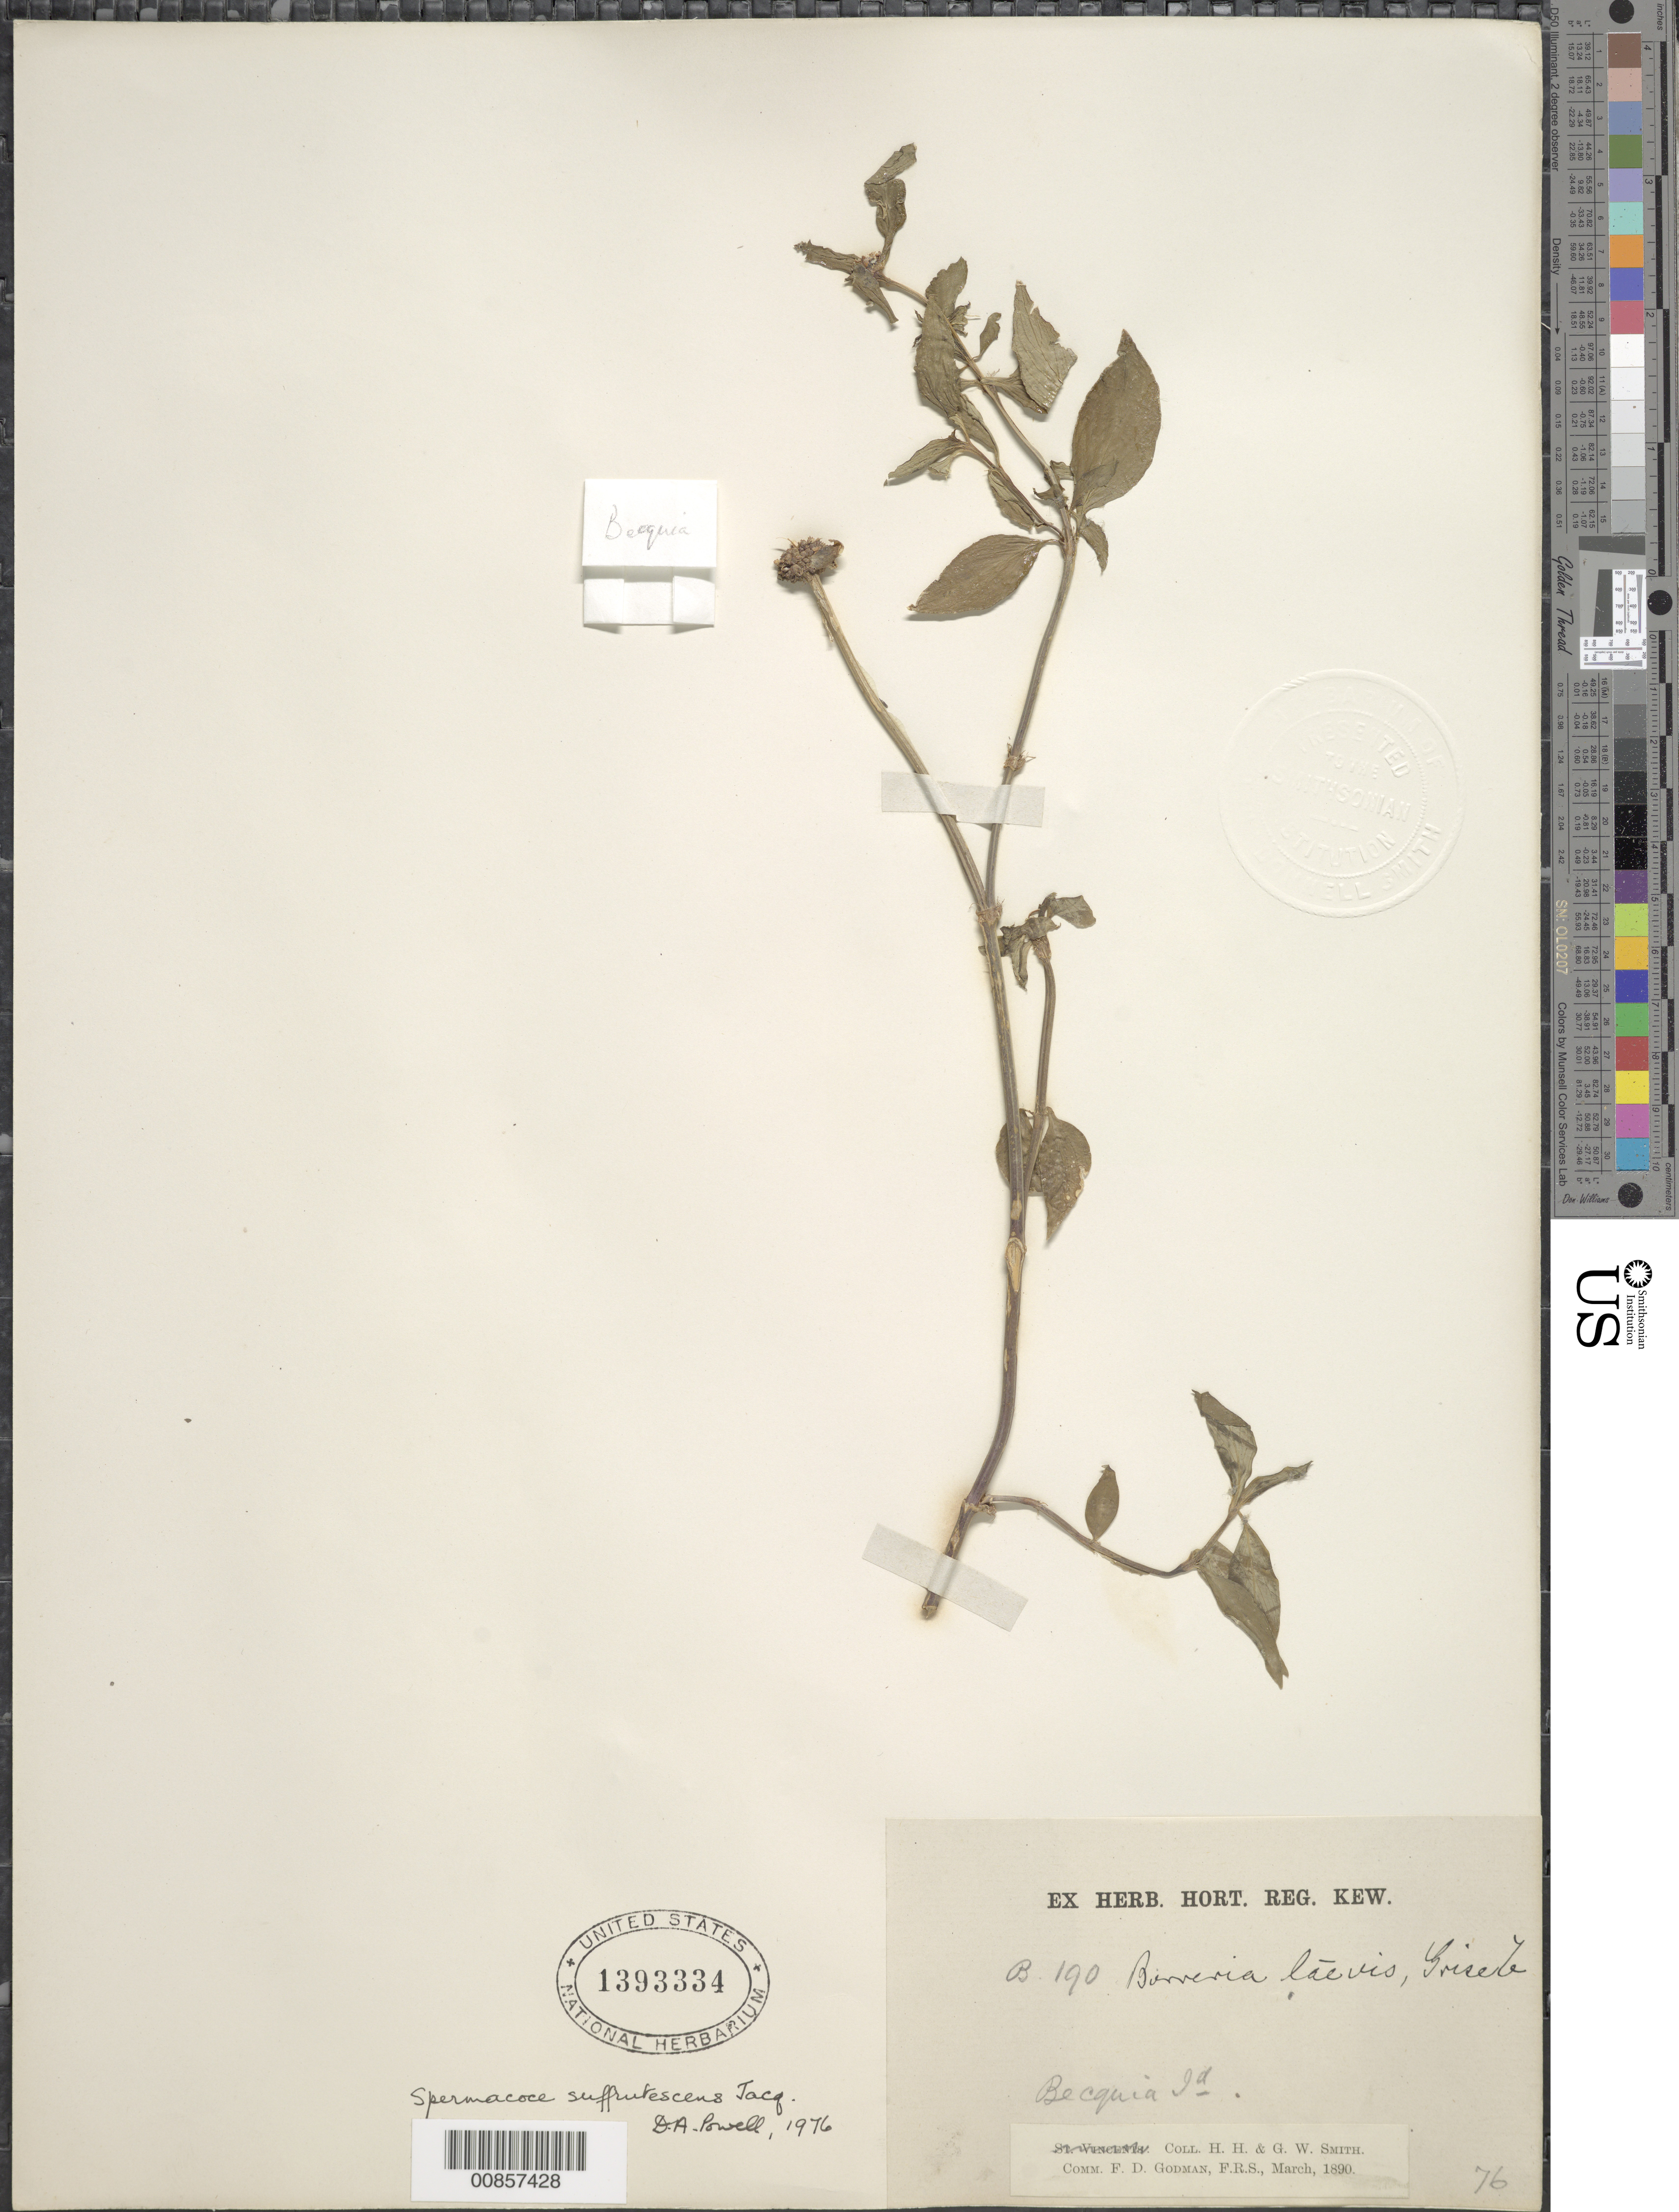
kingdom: Plantae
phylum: Tracheophyta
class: Magnoliopsida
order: Gentianales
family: Rubiaceae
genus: Spermacoce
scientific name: Spermacoce remota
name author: Lam.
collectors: H. H. Smith, G. Smith & F. d. C. Godman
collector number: B 190 (?)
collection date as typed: Mar 1890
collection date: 1890-03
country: St. Vincent - Grenadines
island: Bequia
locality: Becquia [sic]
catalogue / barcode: US 1393334